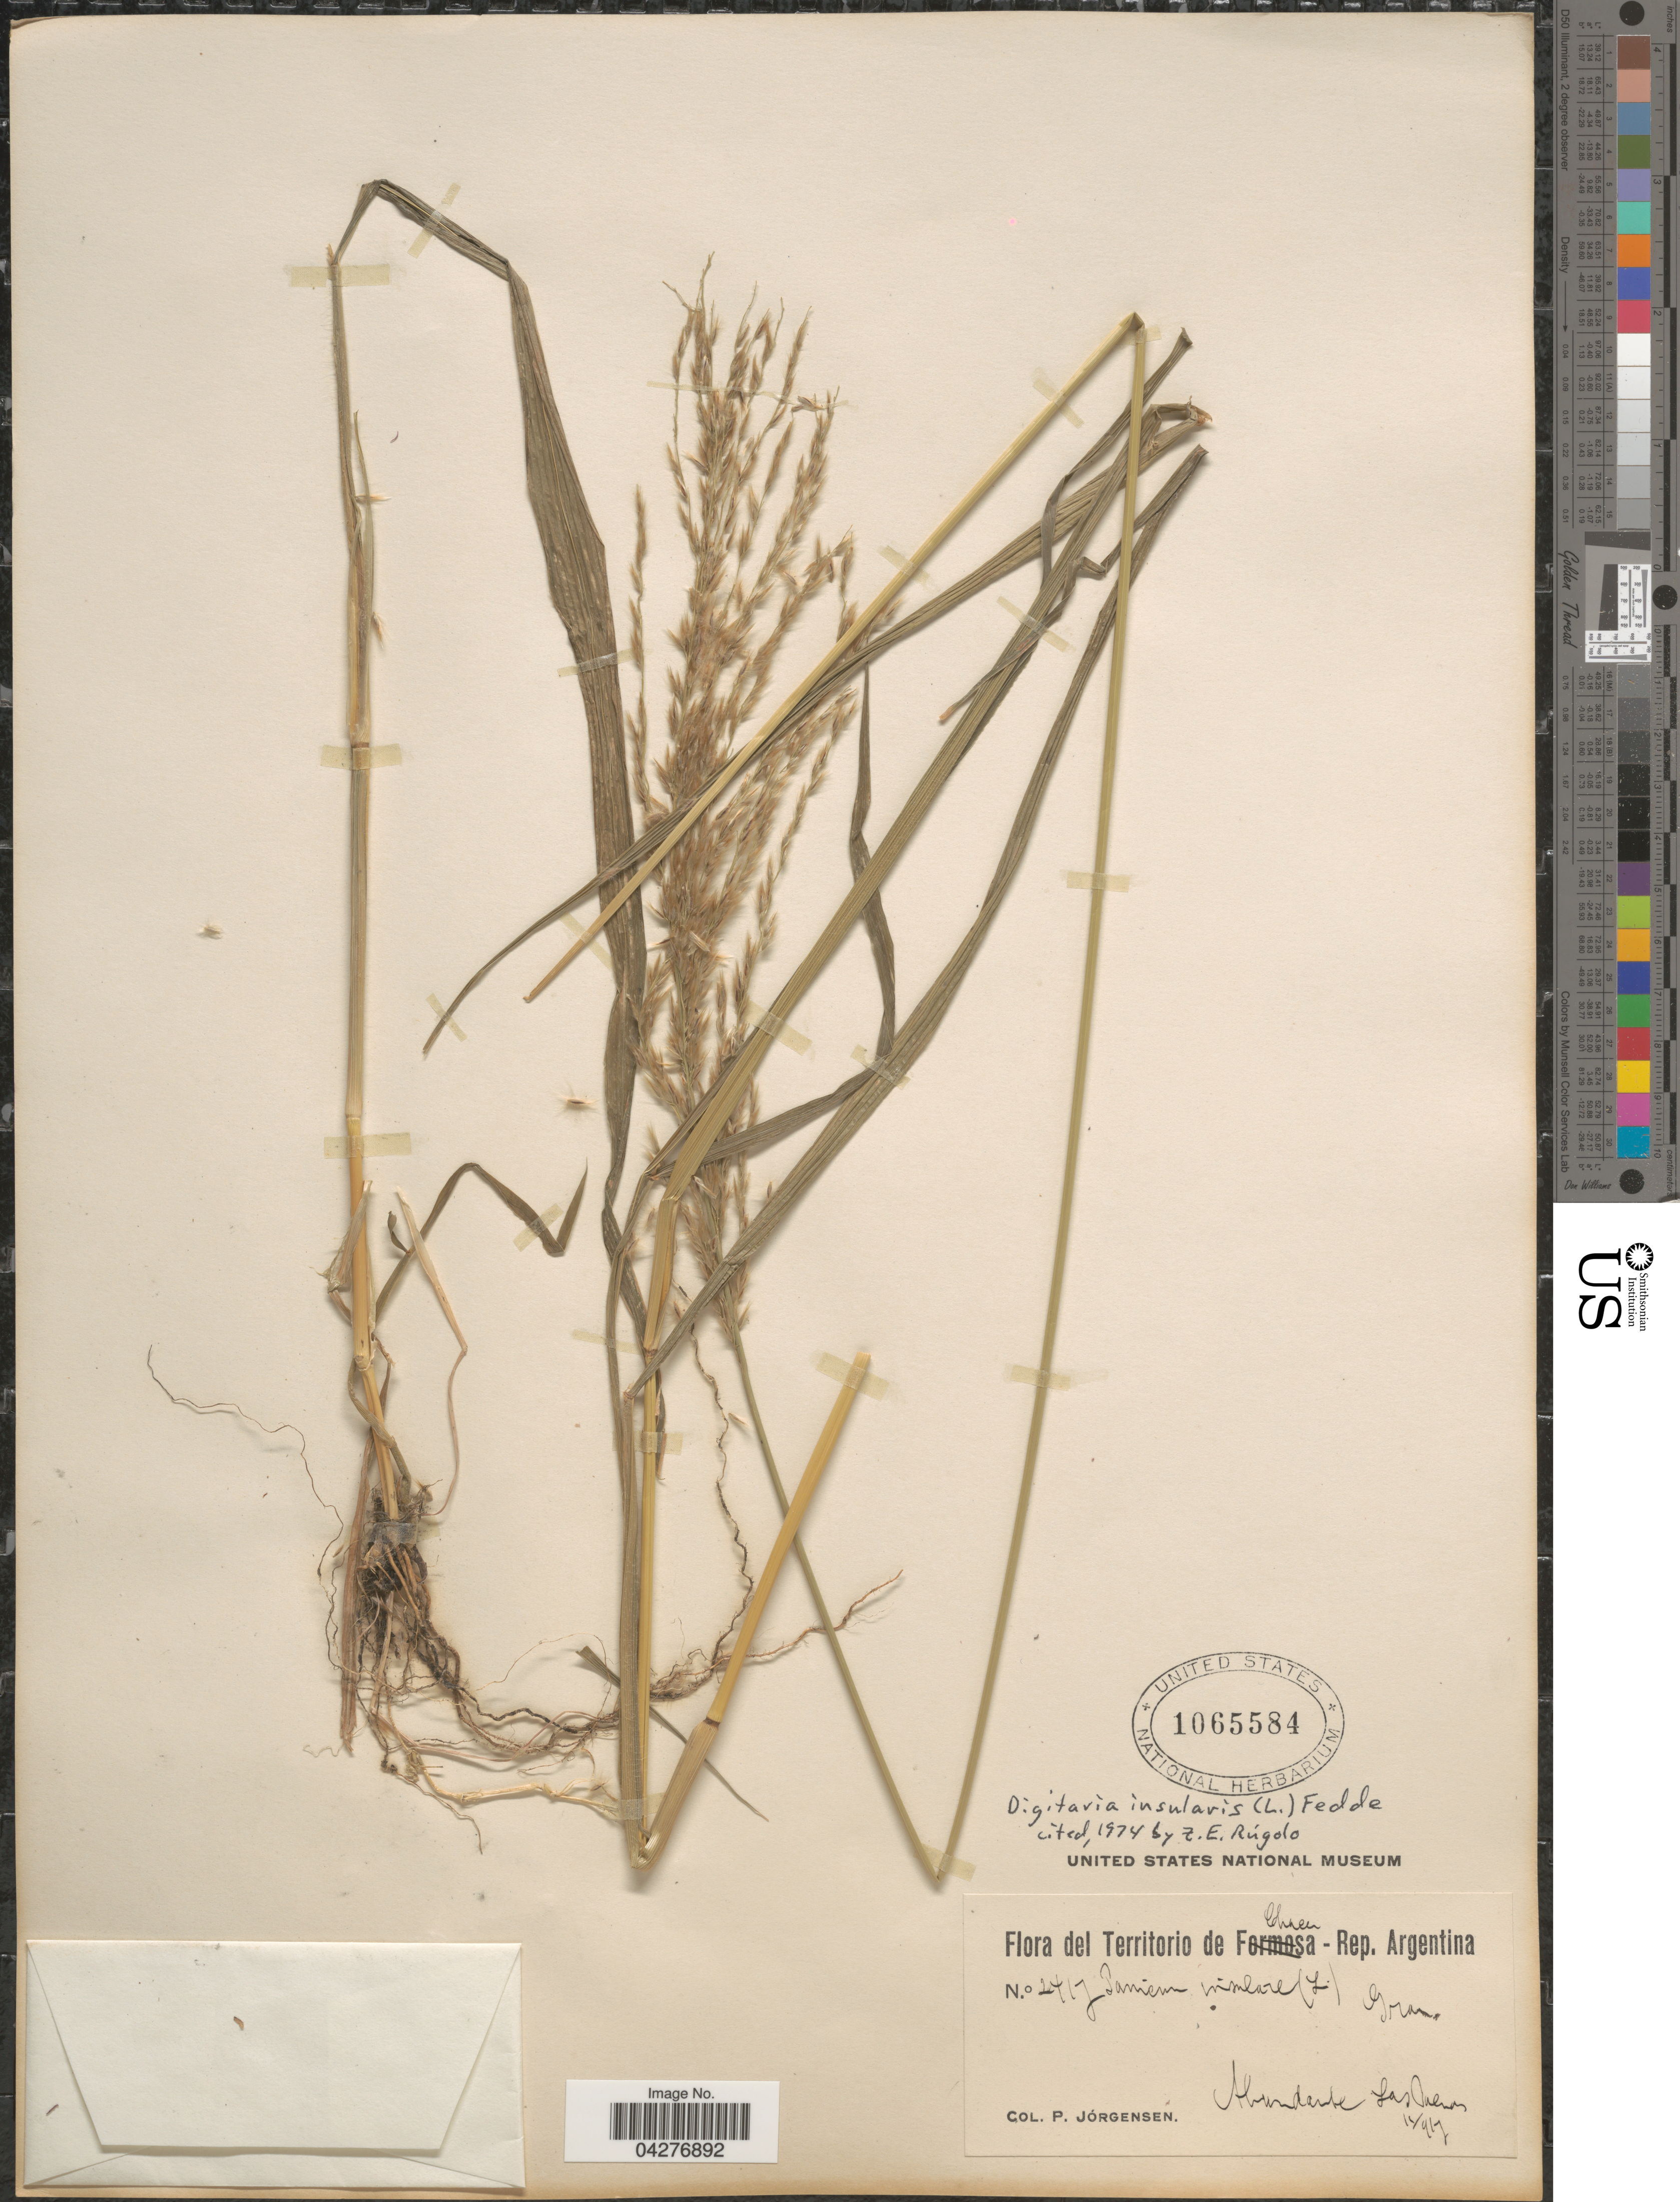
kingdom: Plantae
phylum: Tracheophyta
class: Liliopsida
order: Poales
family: Poaceae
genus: Digitaria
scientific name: Digitaria insularis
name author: (L.) Fedde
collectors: P. Jörgensen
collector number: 2417*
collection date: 1917-11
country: Argentina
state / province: Chaco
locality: Las Palmas.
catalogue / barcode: US 1065584